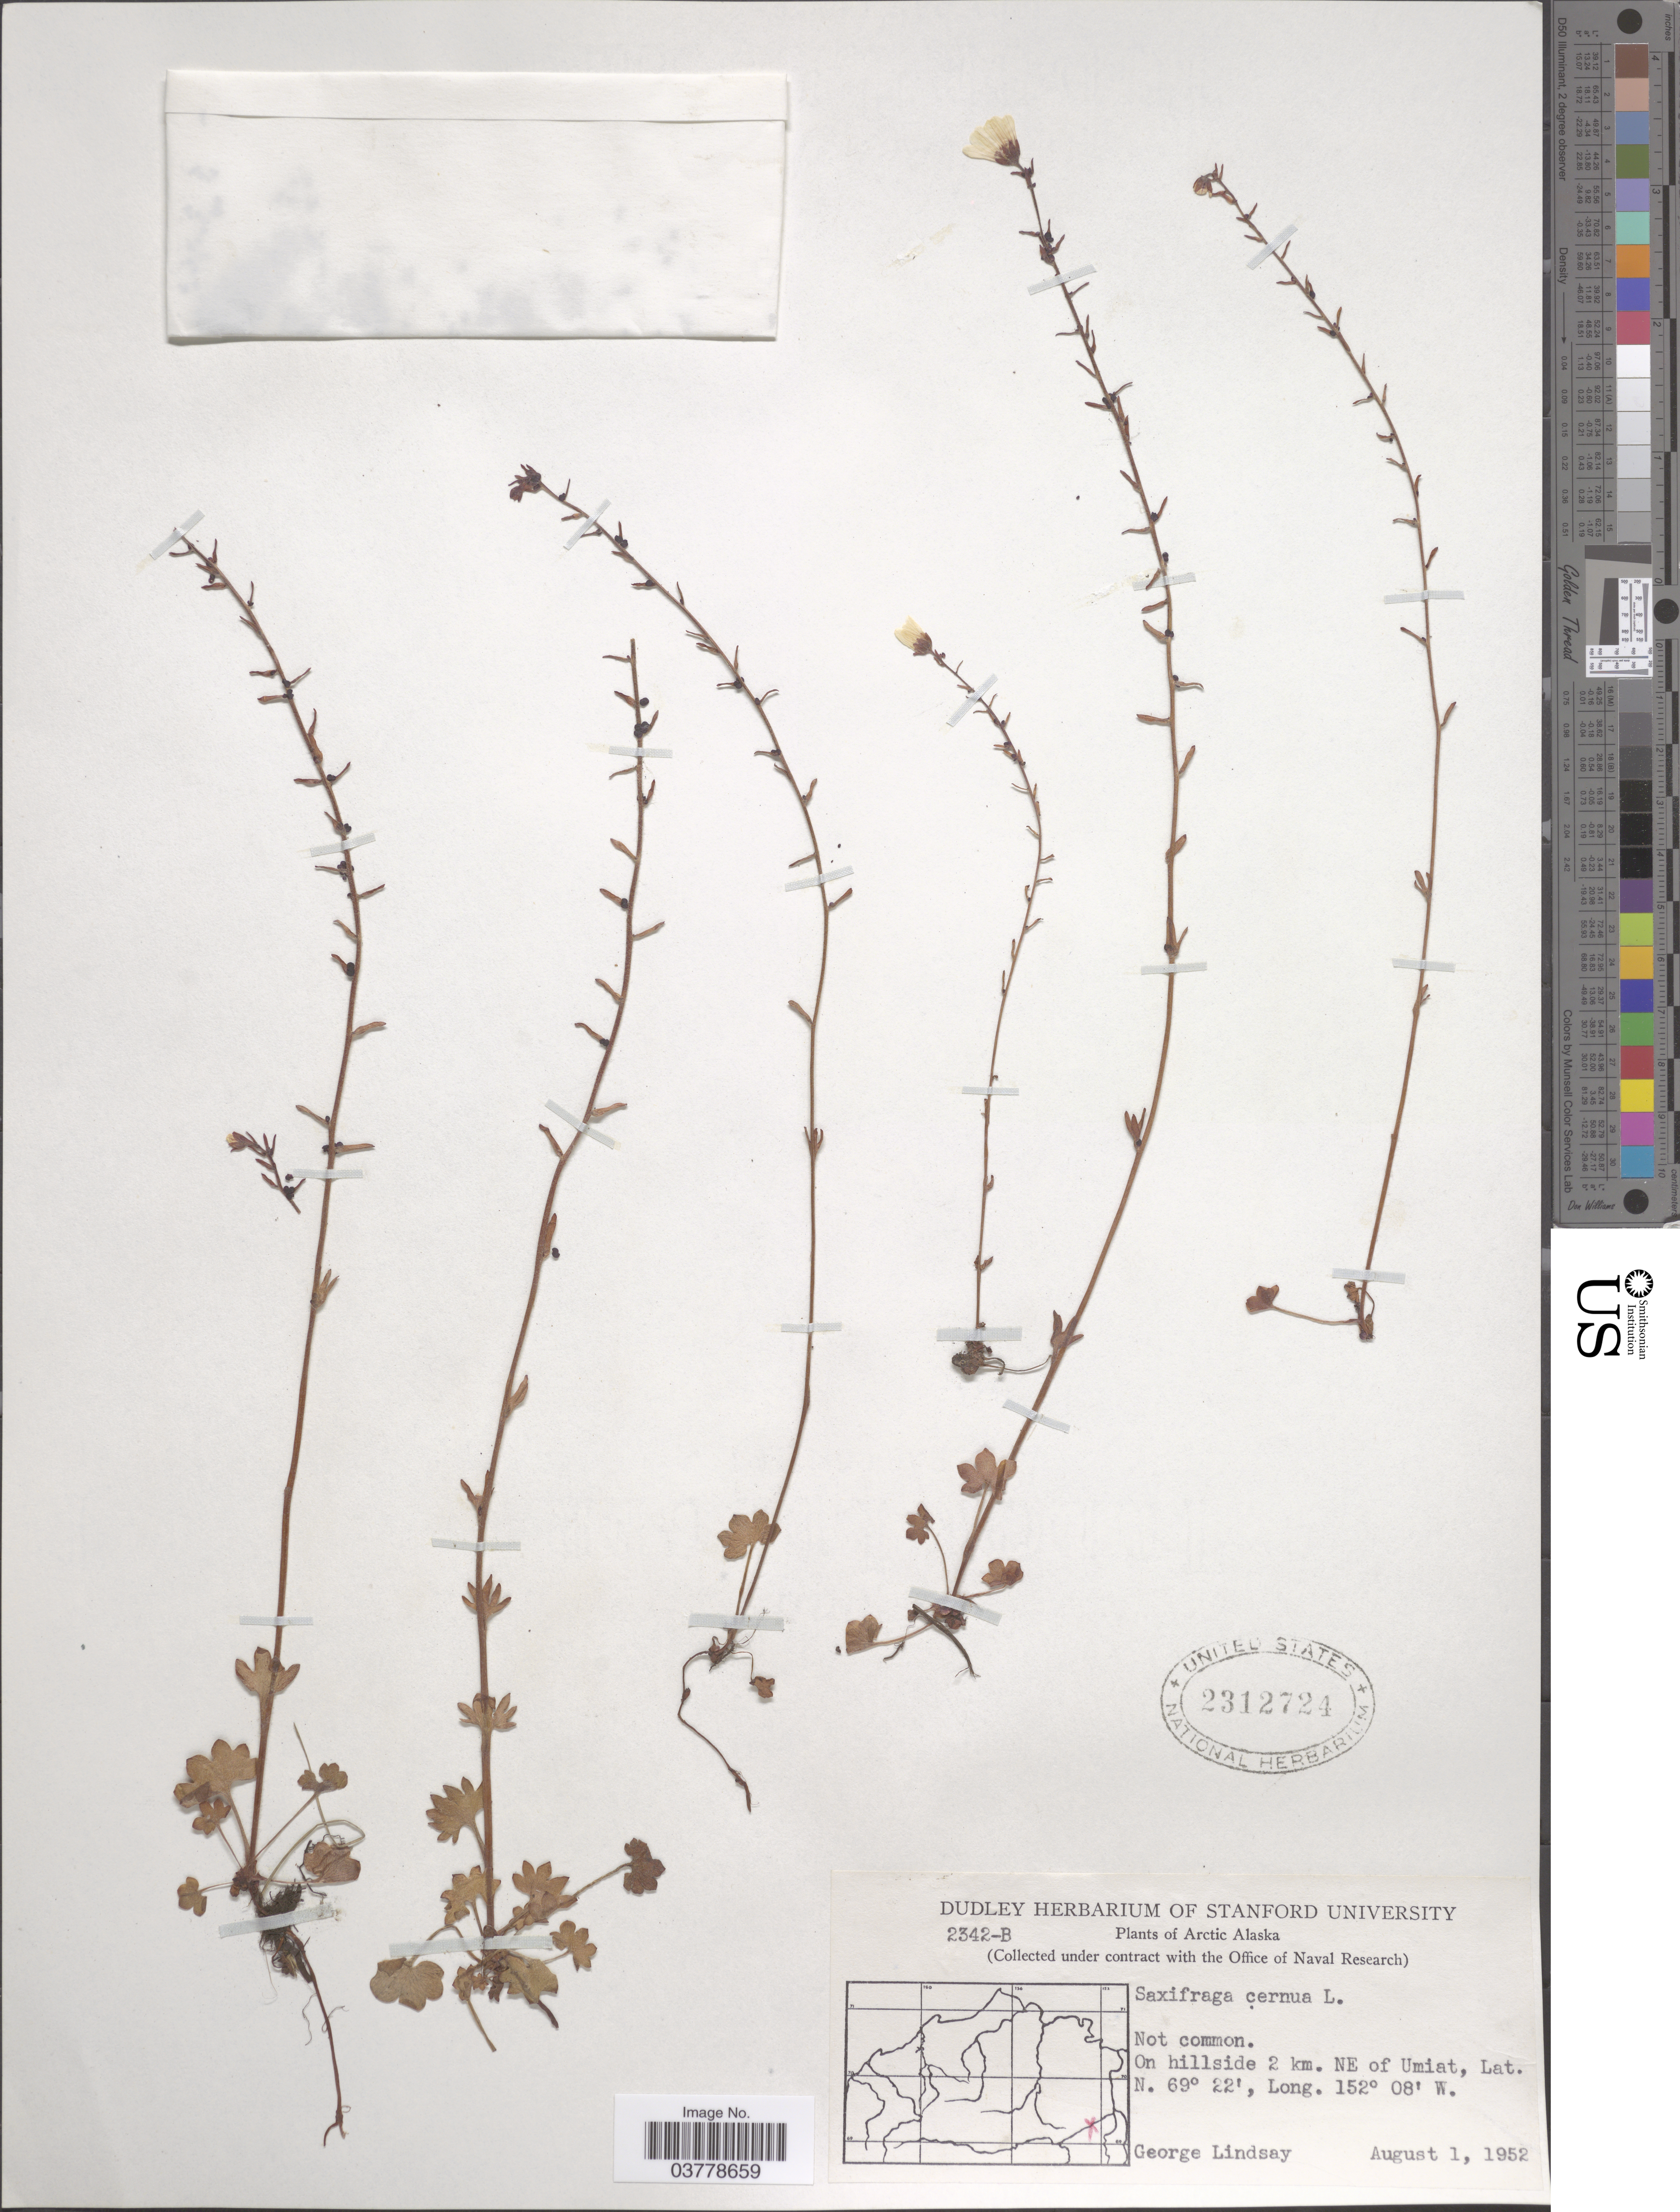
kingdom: Plantae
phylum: Tracheophyta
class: Magnoliopsida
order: Saxifragales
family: Saxifragaceae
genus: Saxifraga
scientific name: Saxifraga cernua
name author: L.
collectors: G. Lindsay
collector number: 2342-B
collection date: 1952-08-01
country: United States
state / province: Alaska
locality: Arctic Alaska. On hillside 2 km. NE of Umiat.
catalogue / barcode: US 2312724